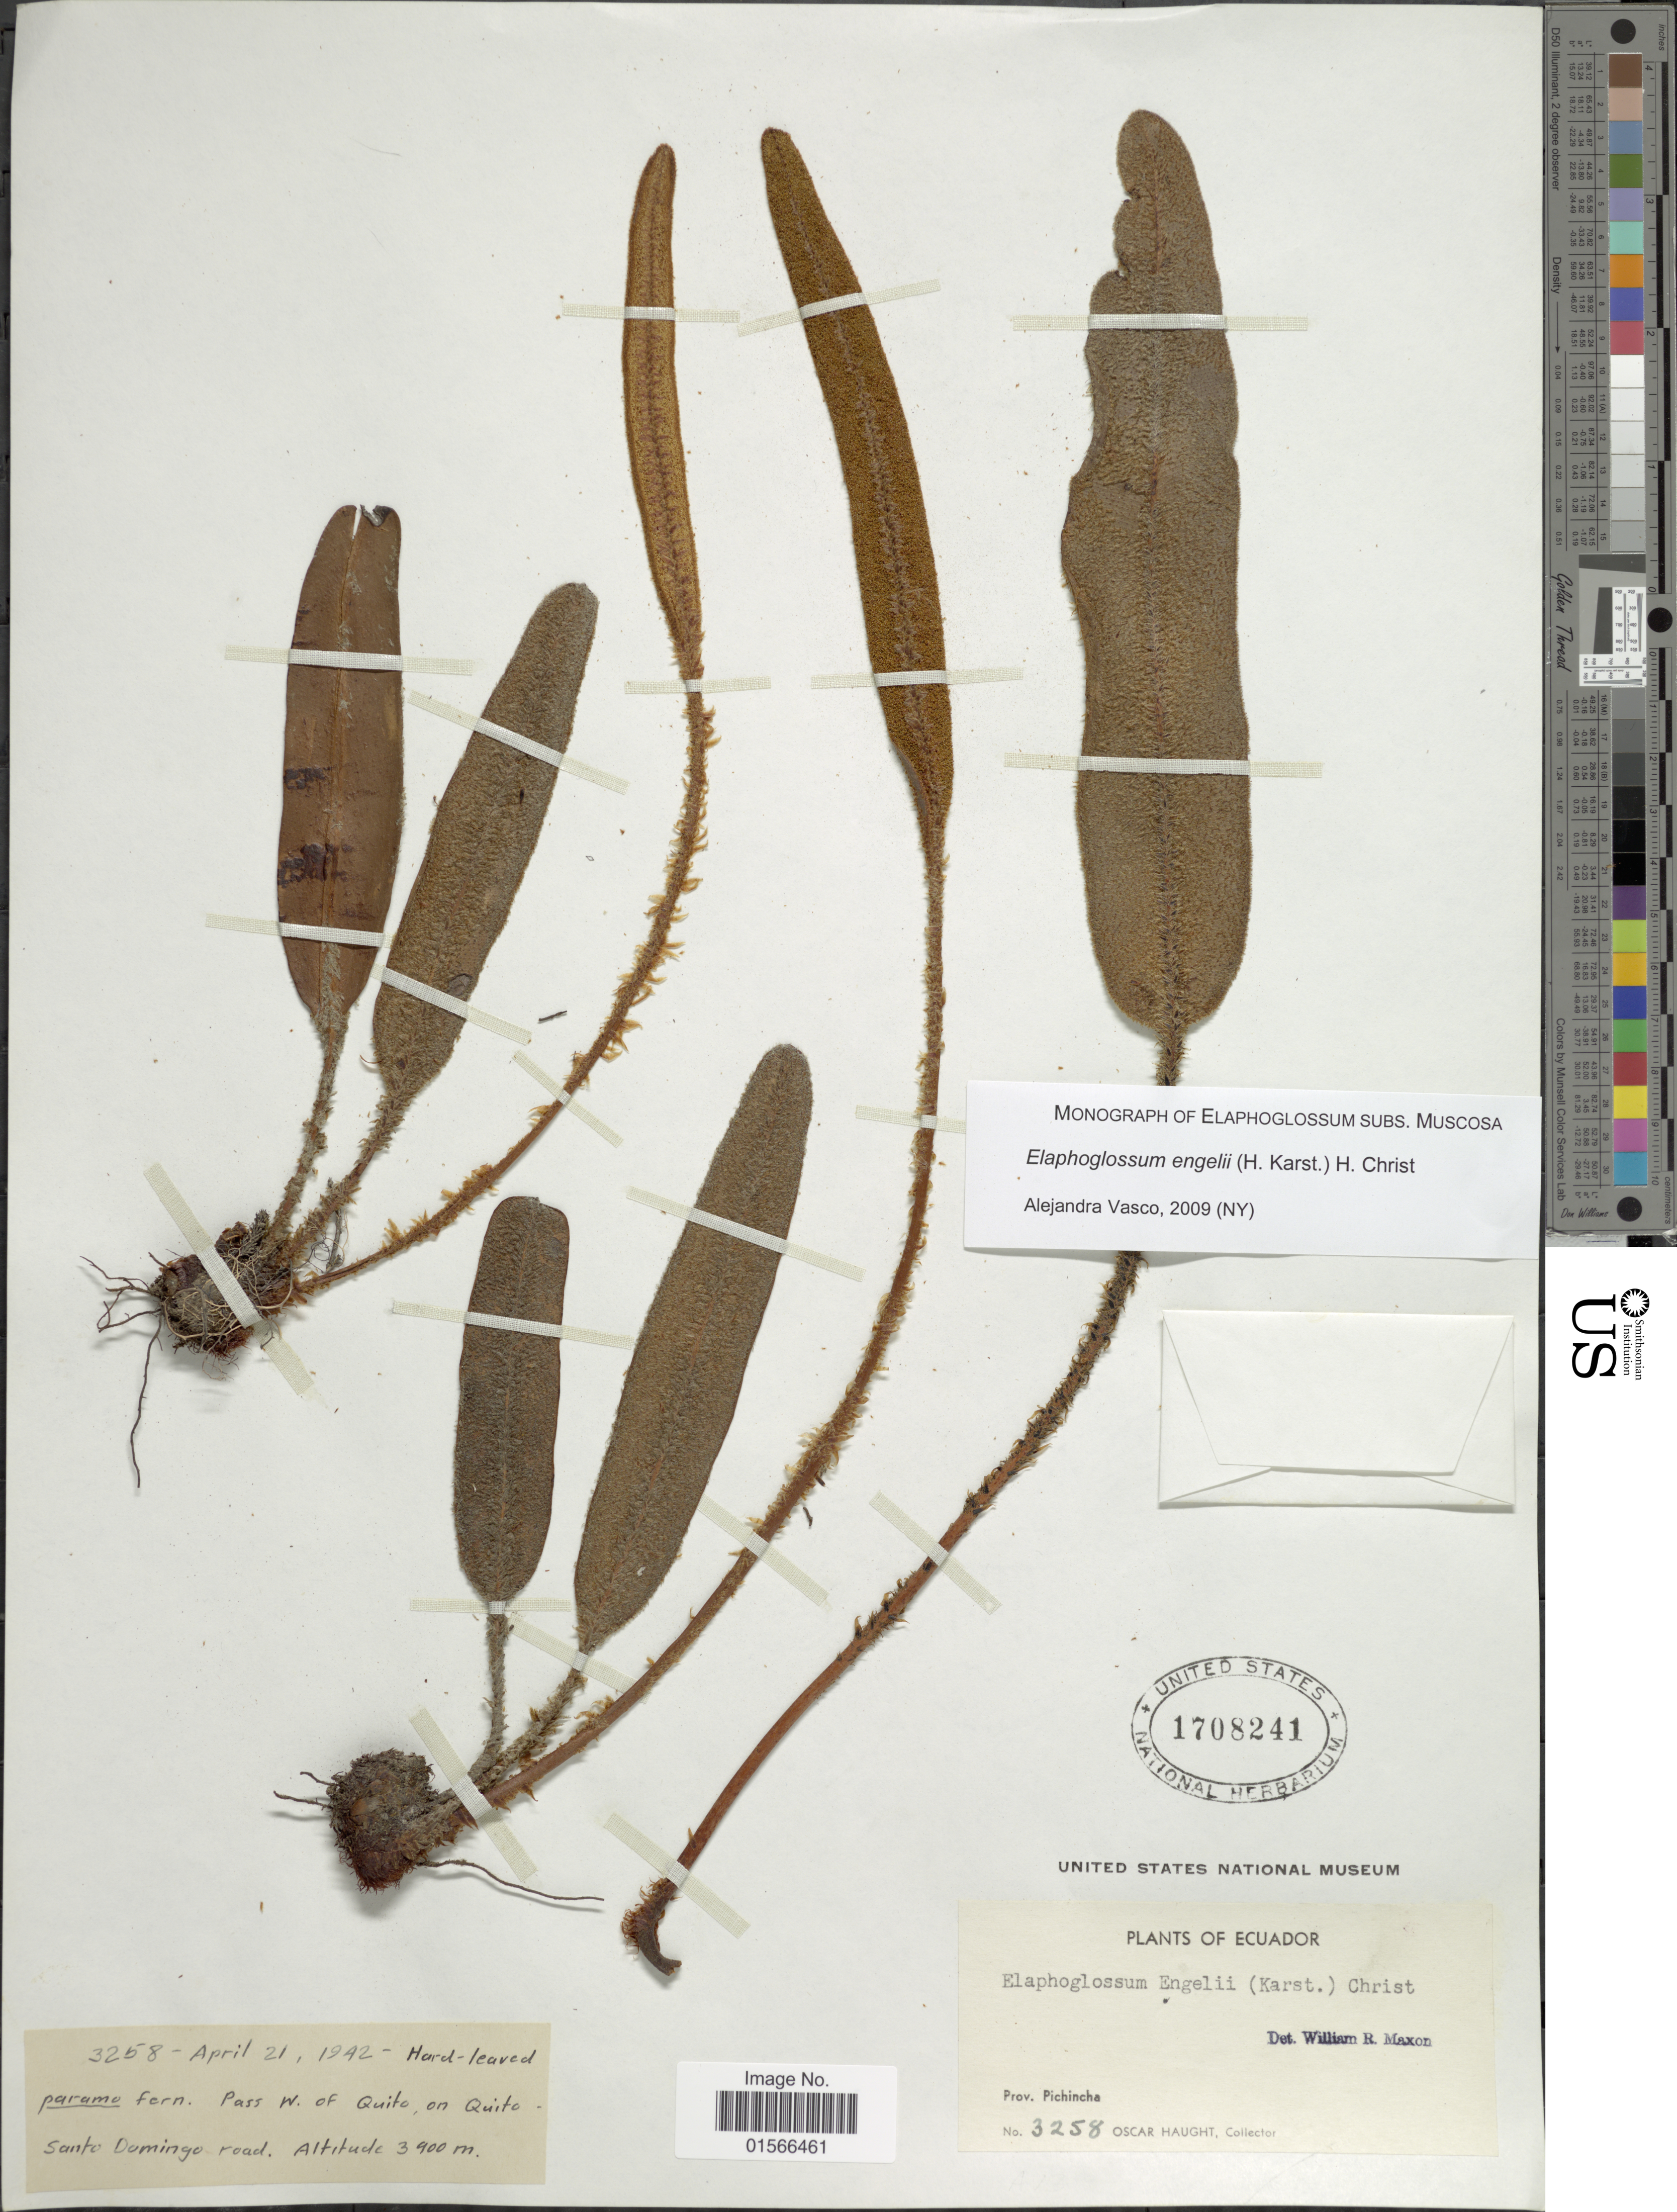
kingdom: Plantae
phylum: Tracheophyta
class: Polypodiopsida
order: Polypodiales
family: Dryopteridaceae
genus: Elaphoglossum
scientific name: Elaphoglossum engelii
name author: (H. Karst.) Christ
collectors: O. L. Haught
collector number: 3258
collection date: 1942-04-21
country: Ecuador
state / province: Pichincha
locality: Pass W. of Quito, on Quito Santo Domingo road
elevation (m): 3900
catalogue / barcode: US 1708241